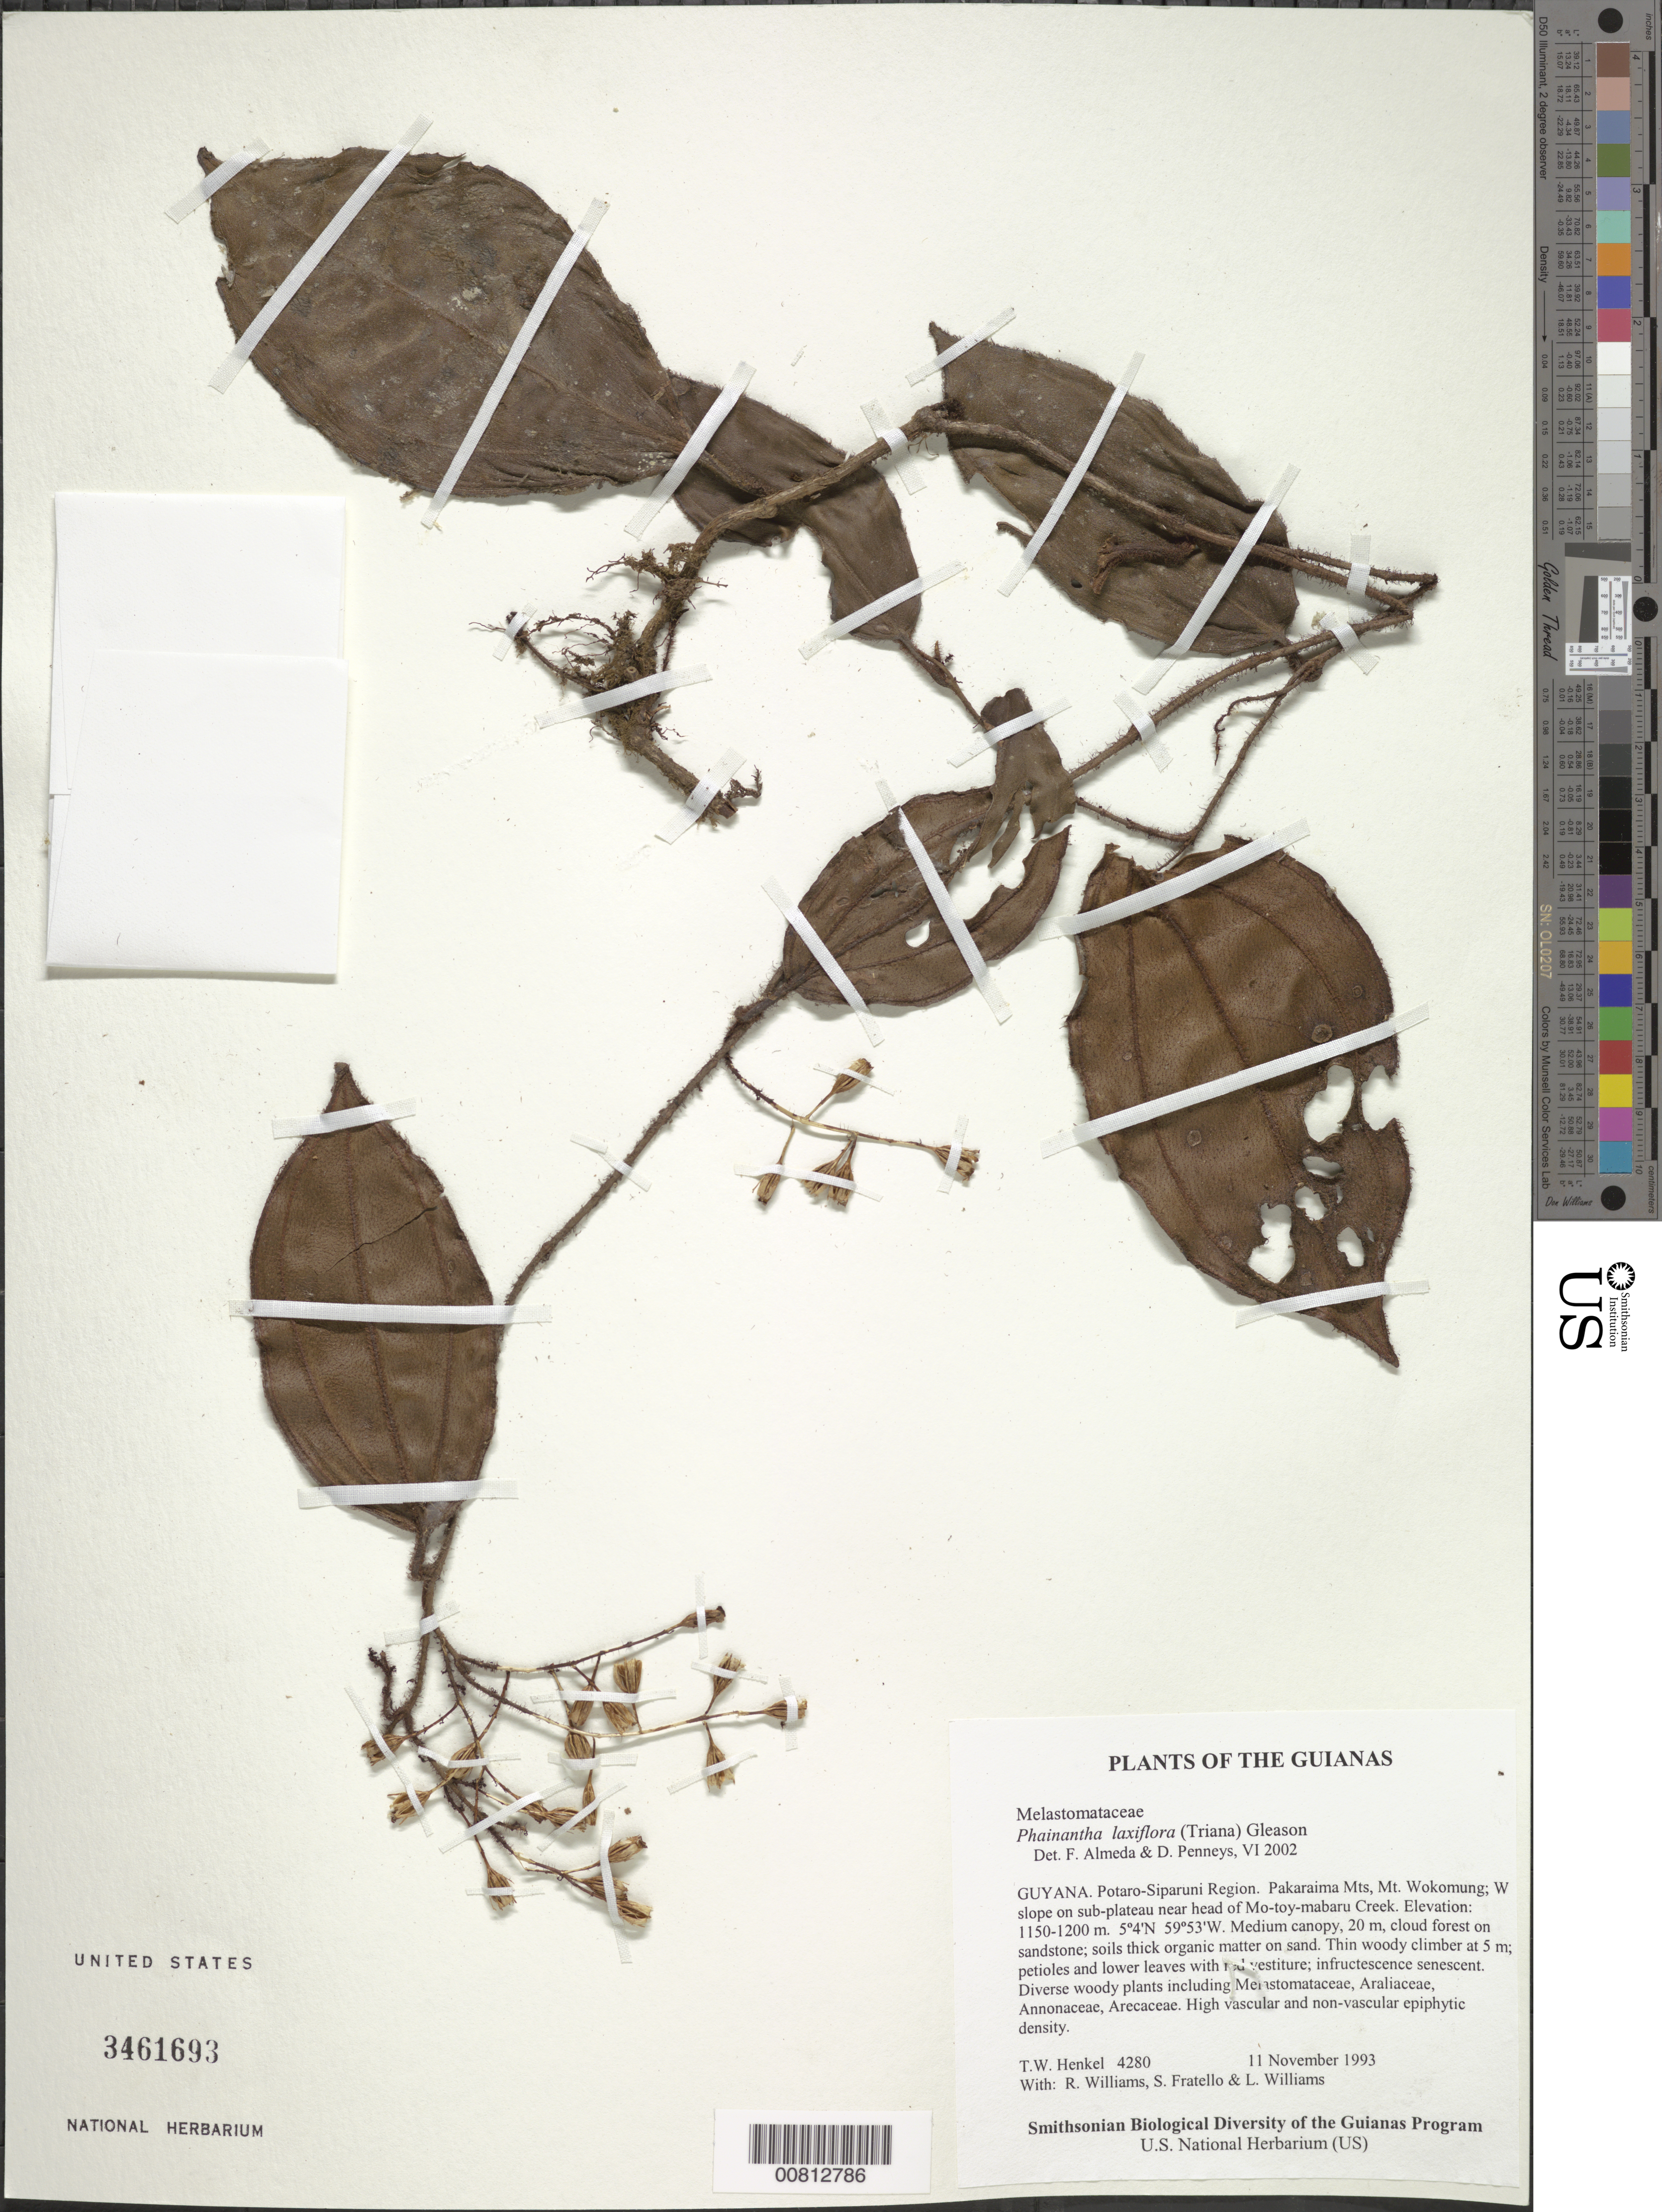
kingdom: Plantae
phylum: Tracheophyta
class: Magnoliopsida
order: Myrtales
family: Melastomataceae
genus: Phainantha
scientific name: Phainantha laxiflora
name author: (Triana) Gleason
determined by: Almeda, F.; Penneys, D. S.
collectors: T. Henkel, R. Williams, S. Fratello & L. Williams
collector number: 4280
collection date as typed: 11 November 1993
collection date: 1993-11-11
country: Guyana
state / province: Potaro-Siparuni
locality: Pakaraima Mts, Mt. Wokomung; W slope on sub-plateau near head of Mo-toy-mabaru Creek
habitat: Medium canopy, 20 m, cloud forest on sandstone; soils thick organic matter on sand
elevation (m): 1150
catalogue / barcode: US 3461693